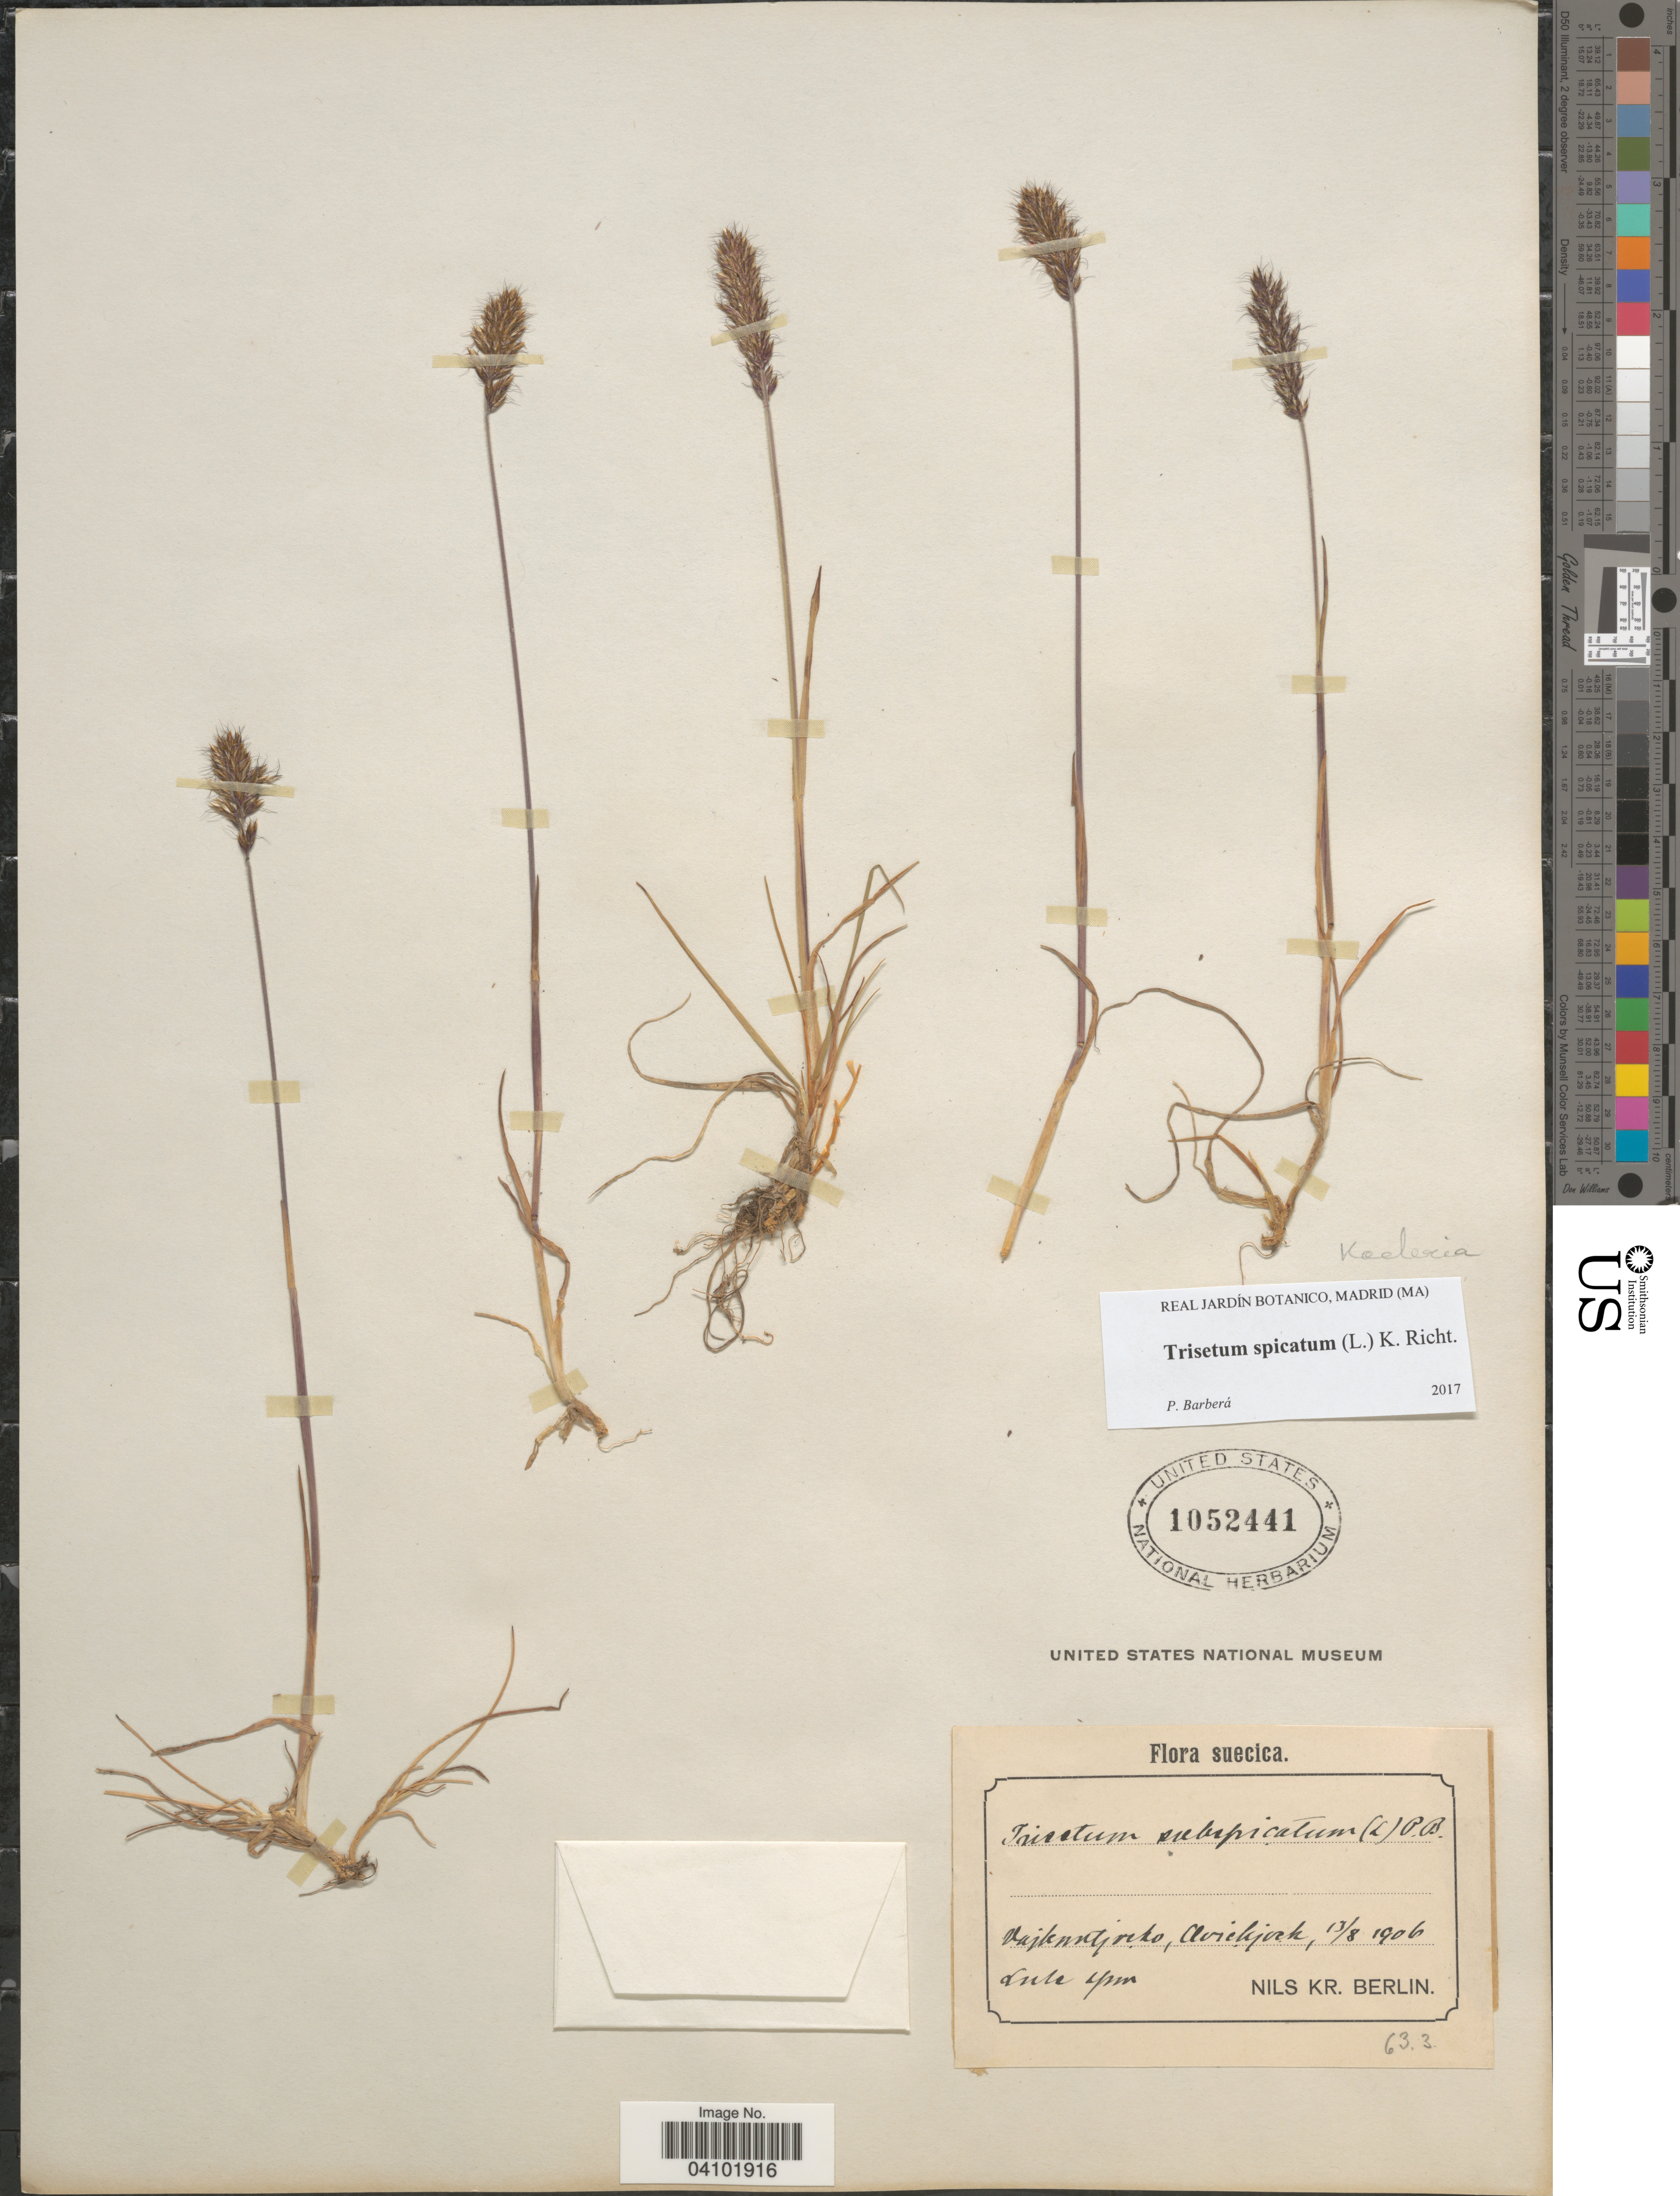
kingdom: Plantae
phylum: Tracheophyta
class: Liliopsida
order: Poales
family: Poaceae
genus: Koeleria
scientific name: Koeleria spicata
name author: (L.) Barberá et al.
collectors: N. Berlin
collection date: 1906-08-13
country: Sweden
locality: Vajkantjreko [interpreted], Qvickjock [ = Kvikkjokk].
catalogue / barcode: US 1052441